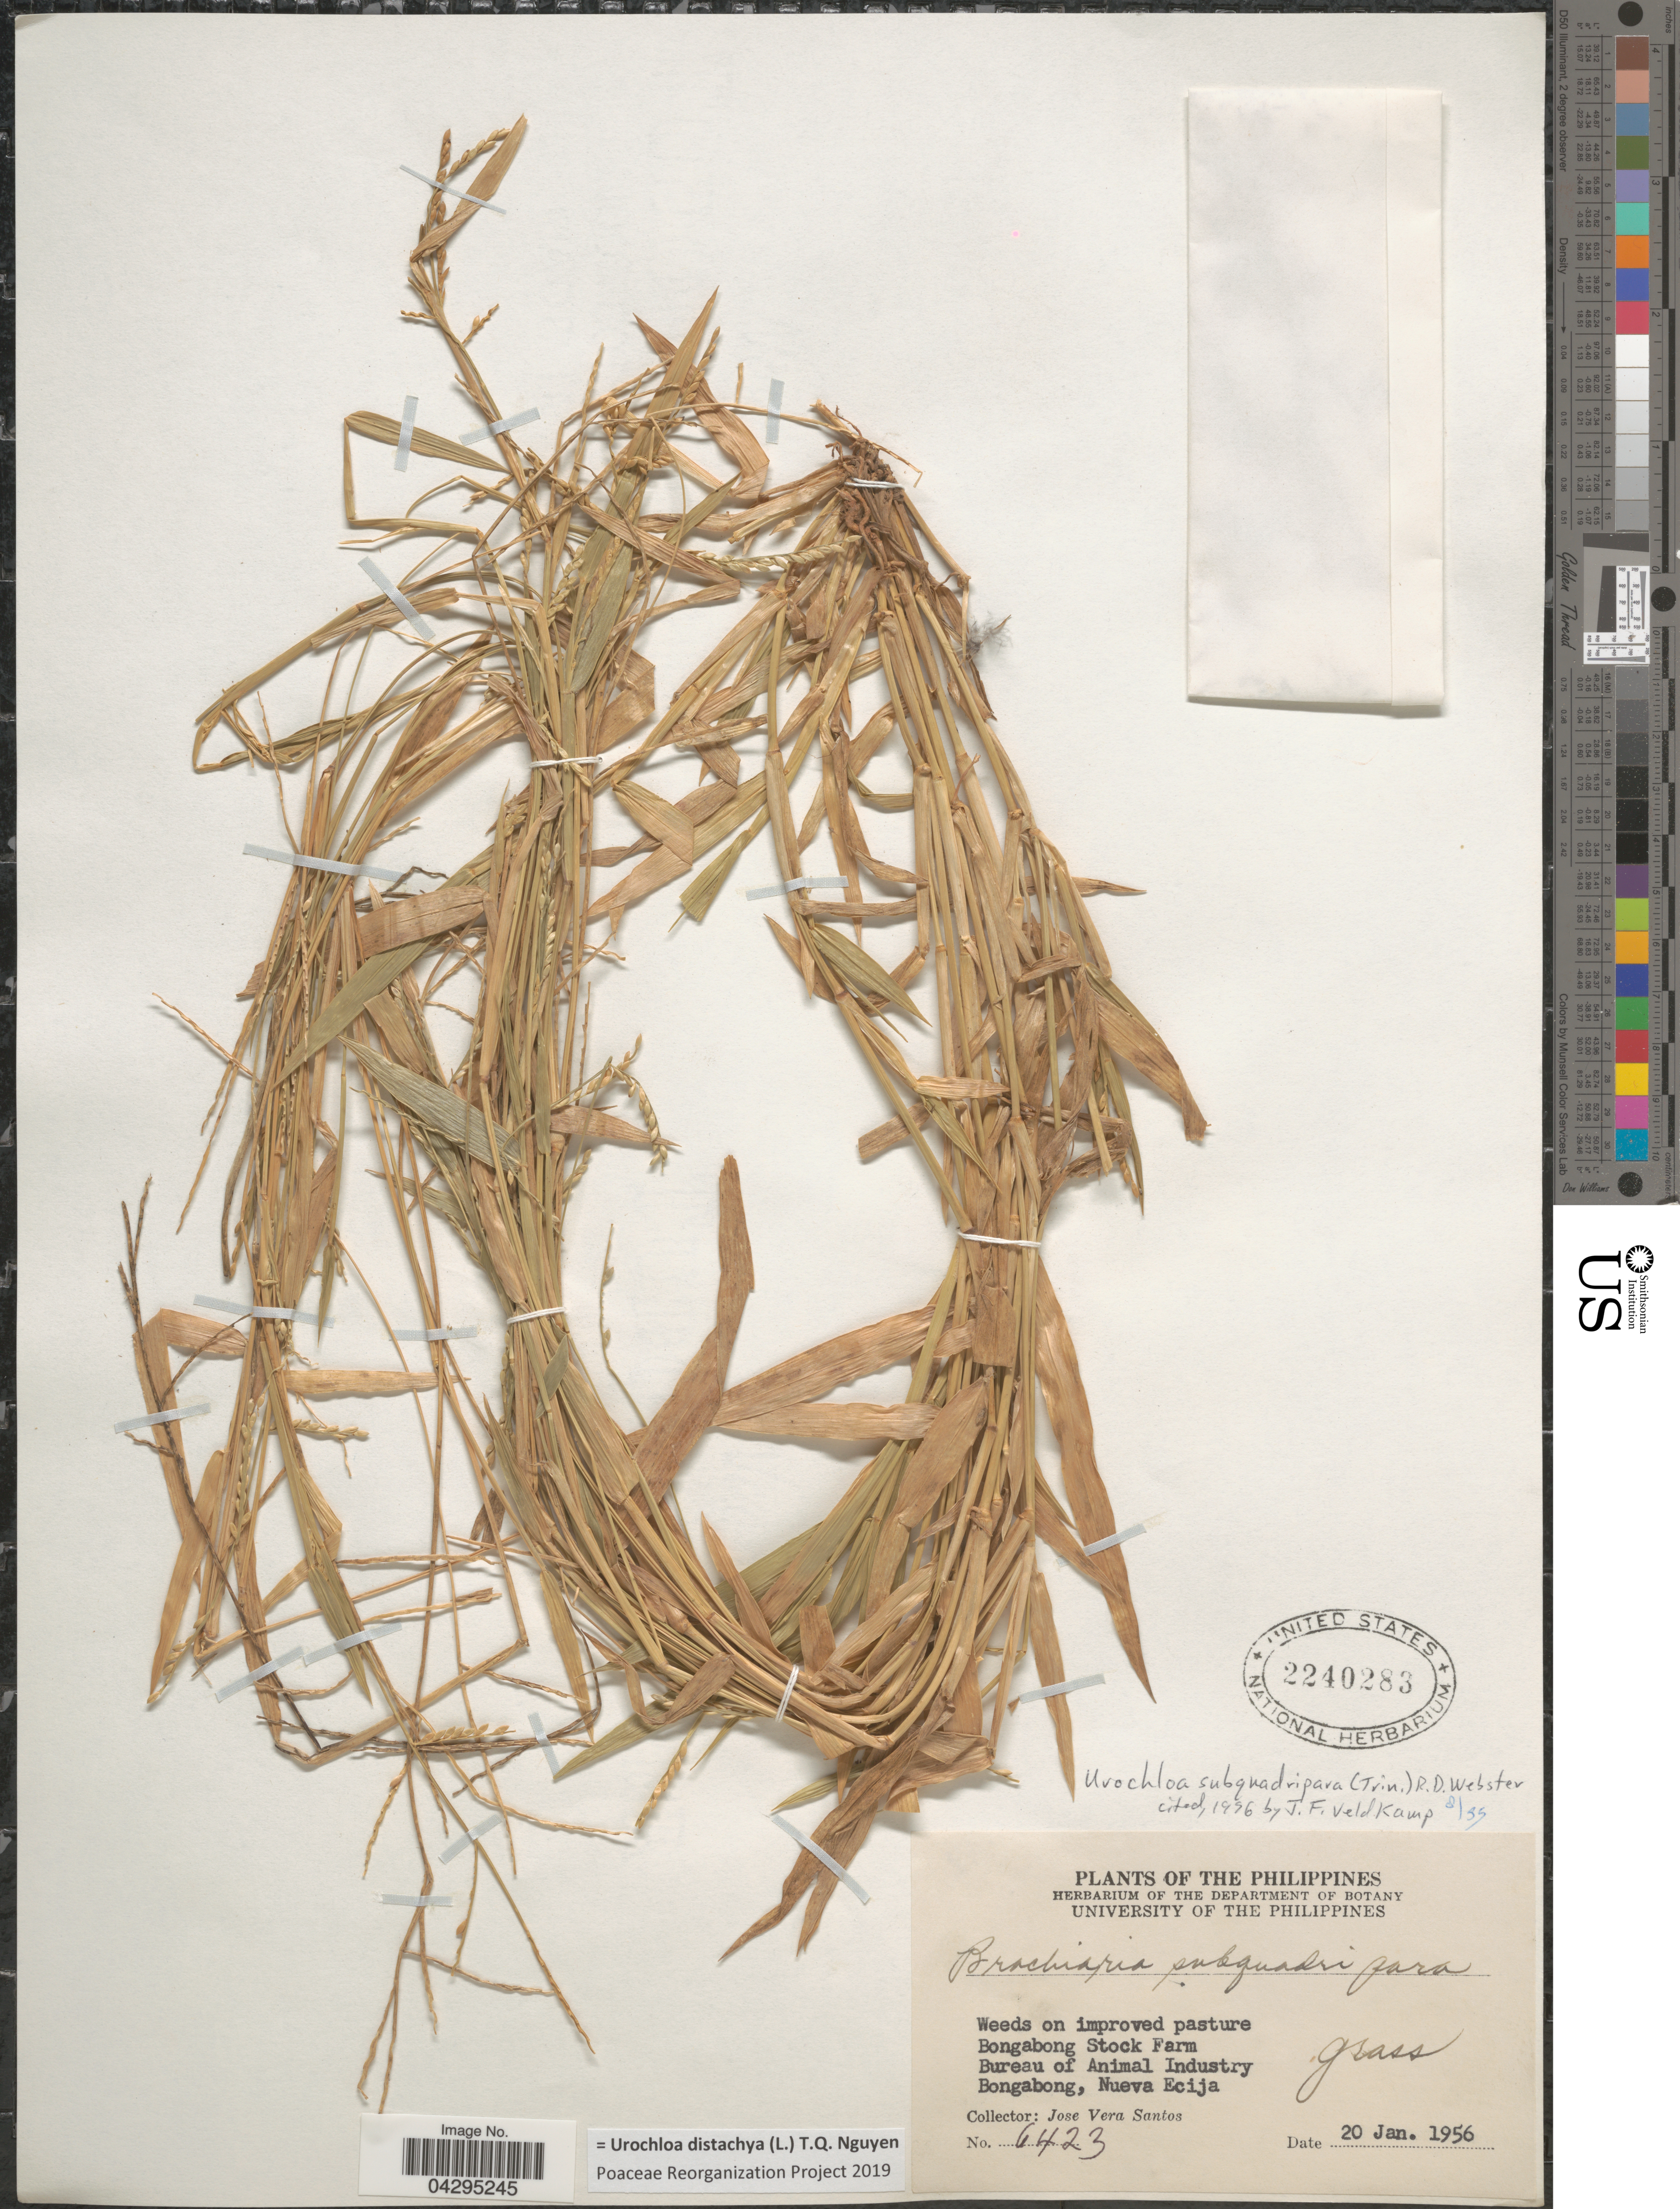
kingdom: Plantae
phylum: Tracheophyta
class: Liliopsida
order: Poales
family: Poaceae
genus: Urochloa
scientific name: Urochloa distachya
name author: (L.) T.Q. Nguyen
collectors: J. Santos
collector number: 6423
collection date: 1956-01-20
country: Philippines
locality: Weeds on improved pasture Bongabong Stock Farm. Bureau of Animal Industry. Bongabong, Nueva Ecija.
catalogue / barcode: US 2240283